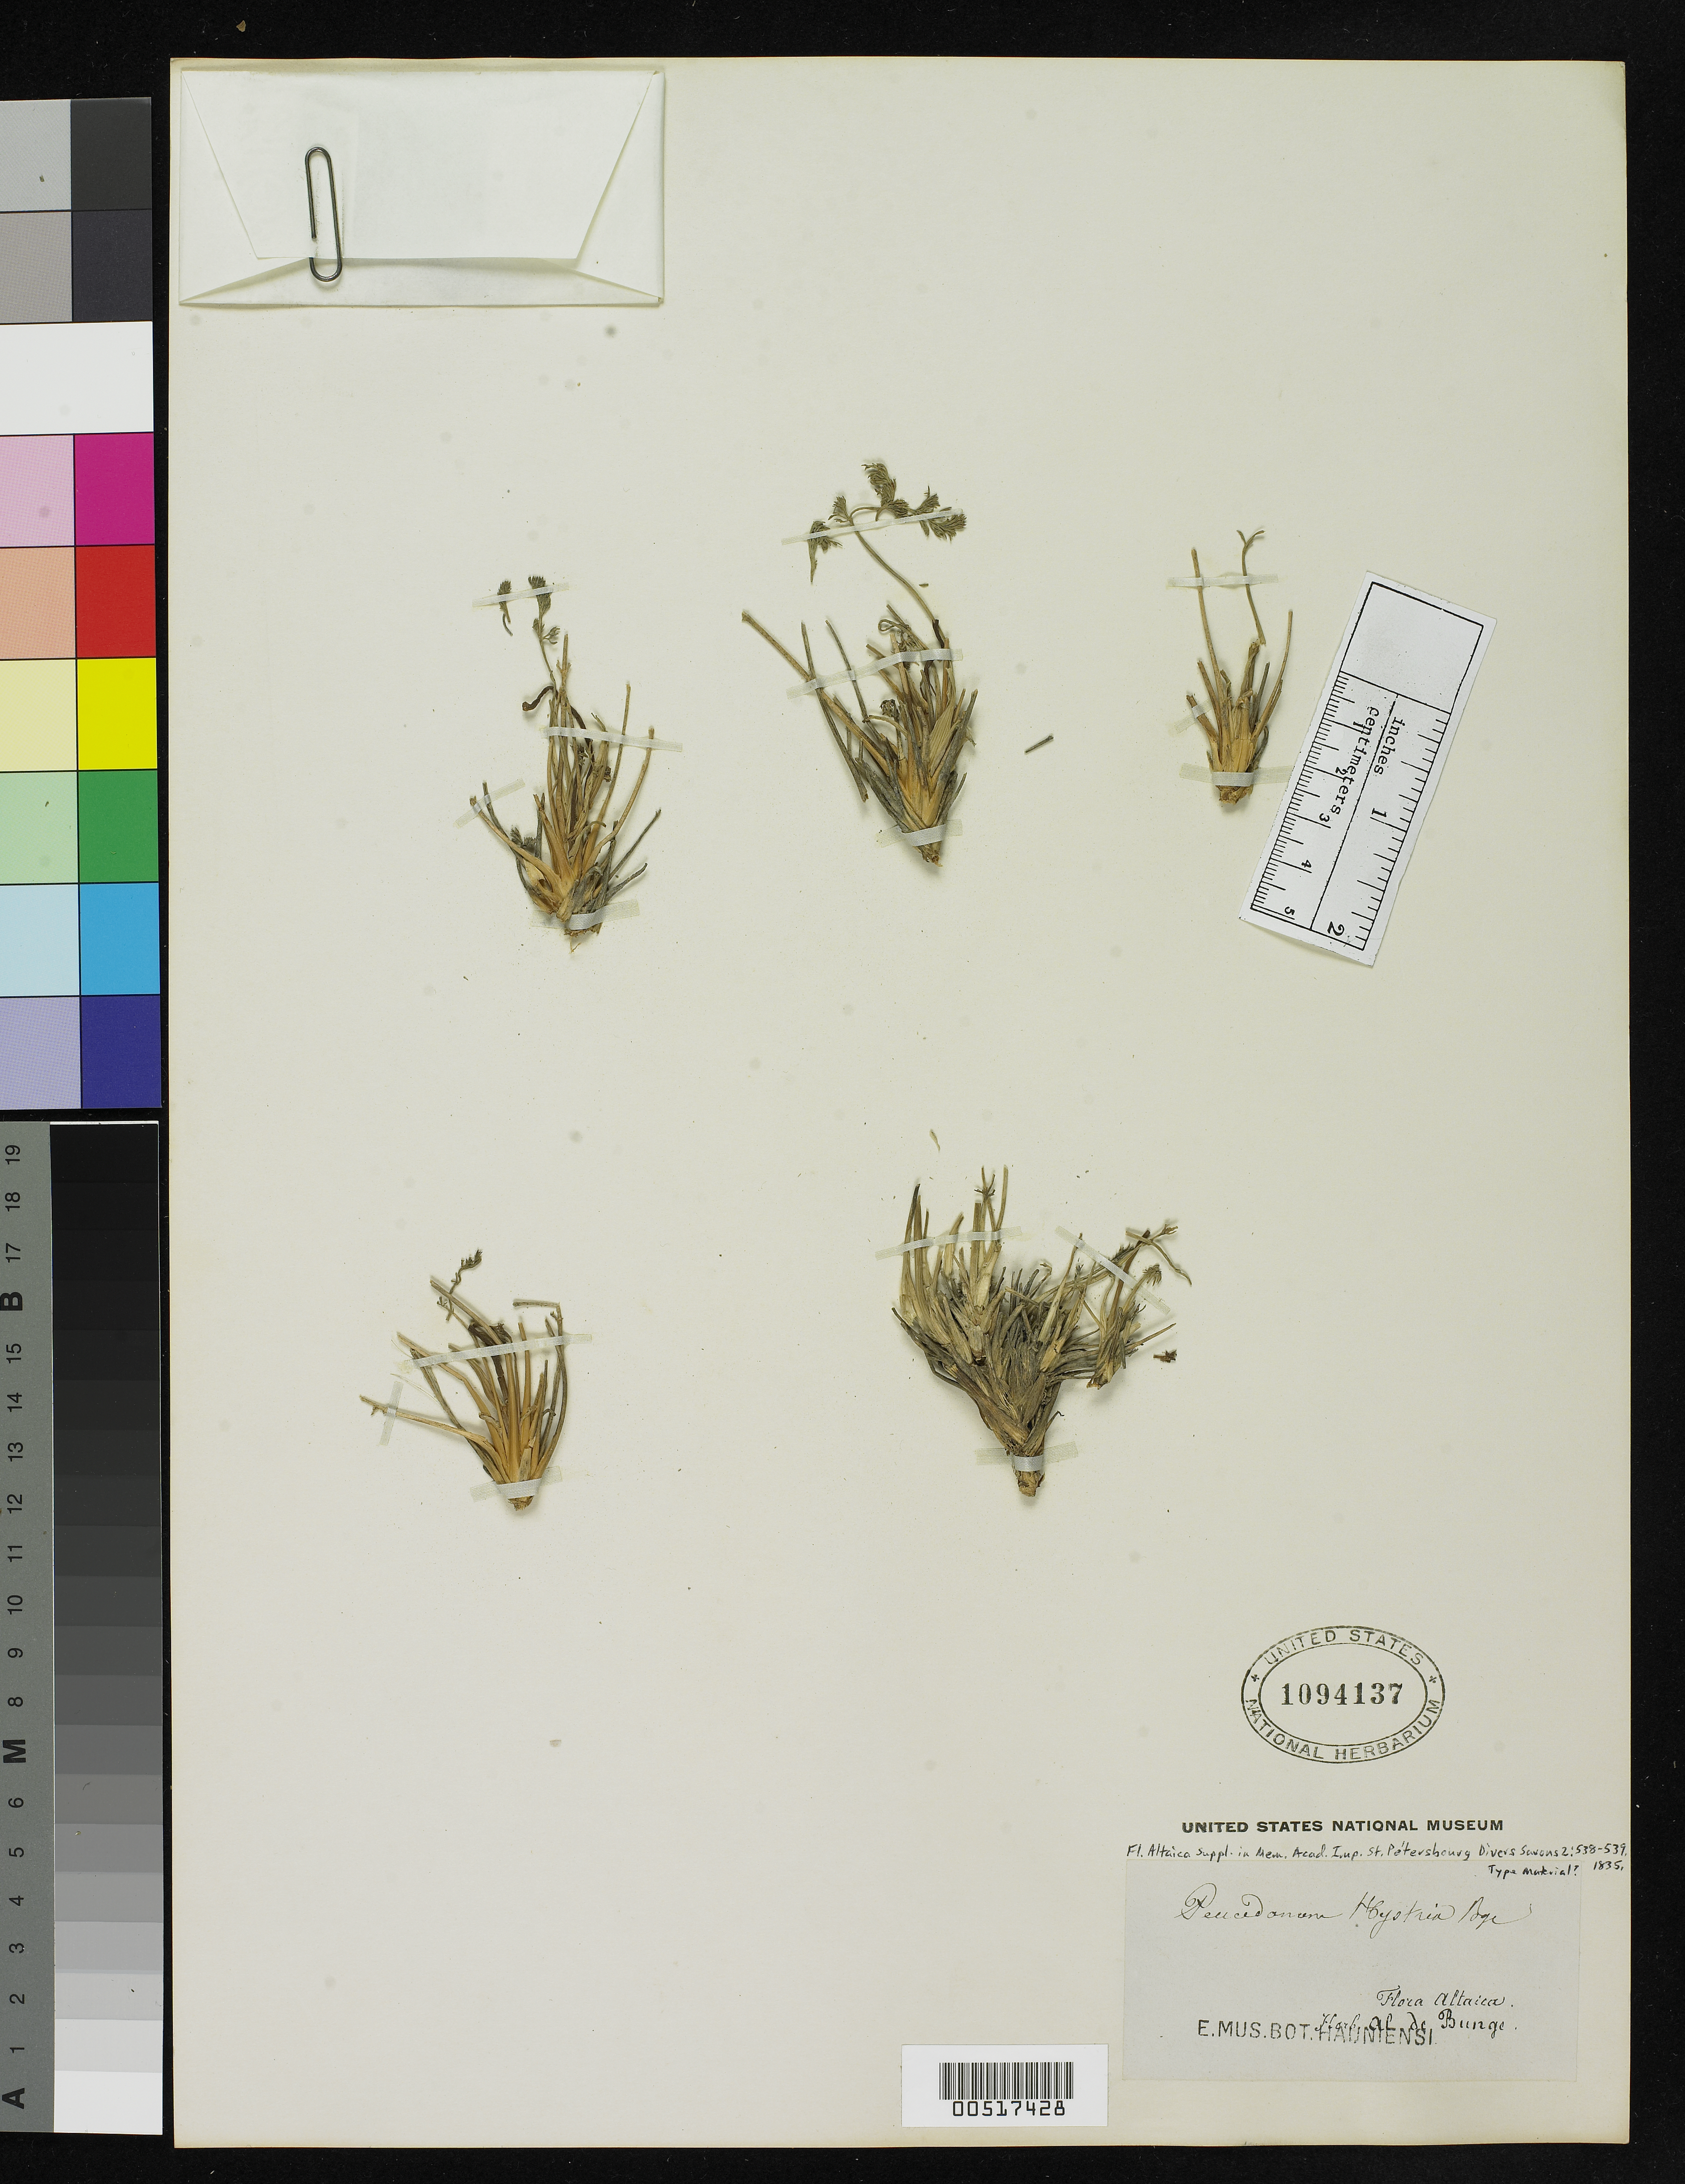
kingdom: Plantae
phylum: Tracheophyta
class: Magnoliopsida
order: Apiales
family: Apiaceae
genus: Peucedanum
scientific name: Peucedanum hystrix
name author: Bunge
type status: Type Material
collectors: A. Bunge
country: Russian Federation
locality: Altaica.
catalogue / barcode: US 1094137